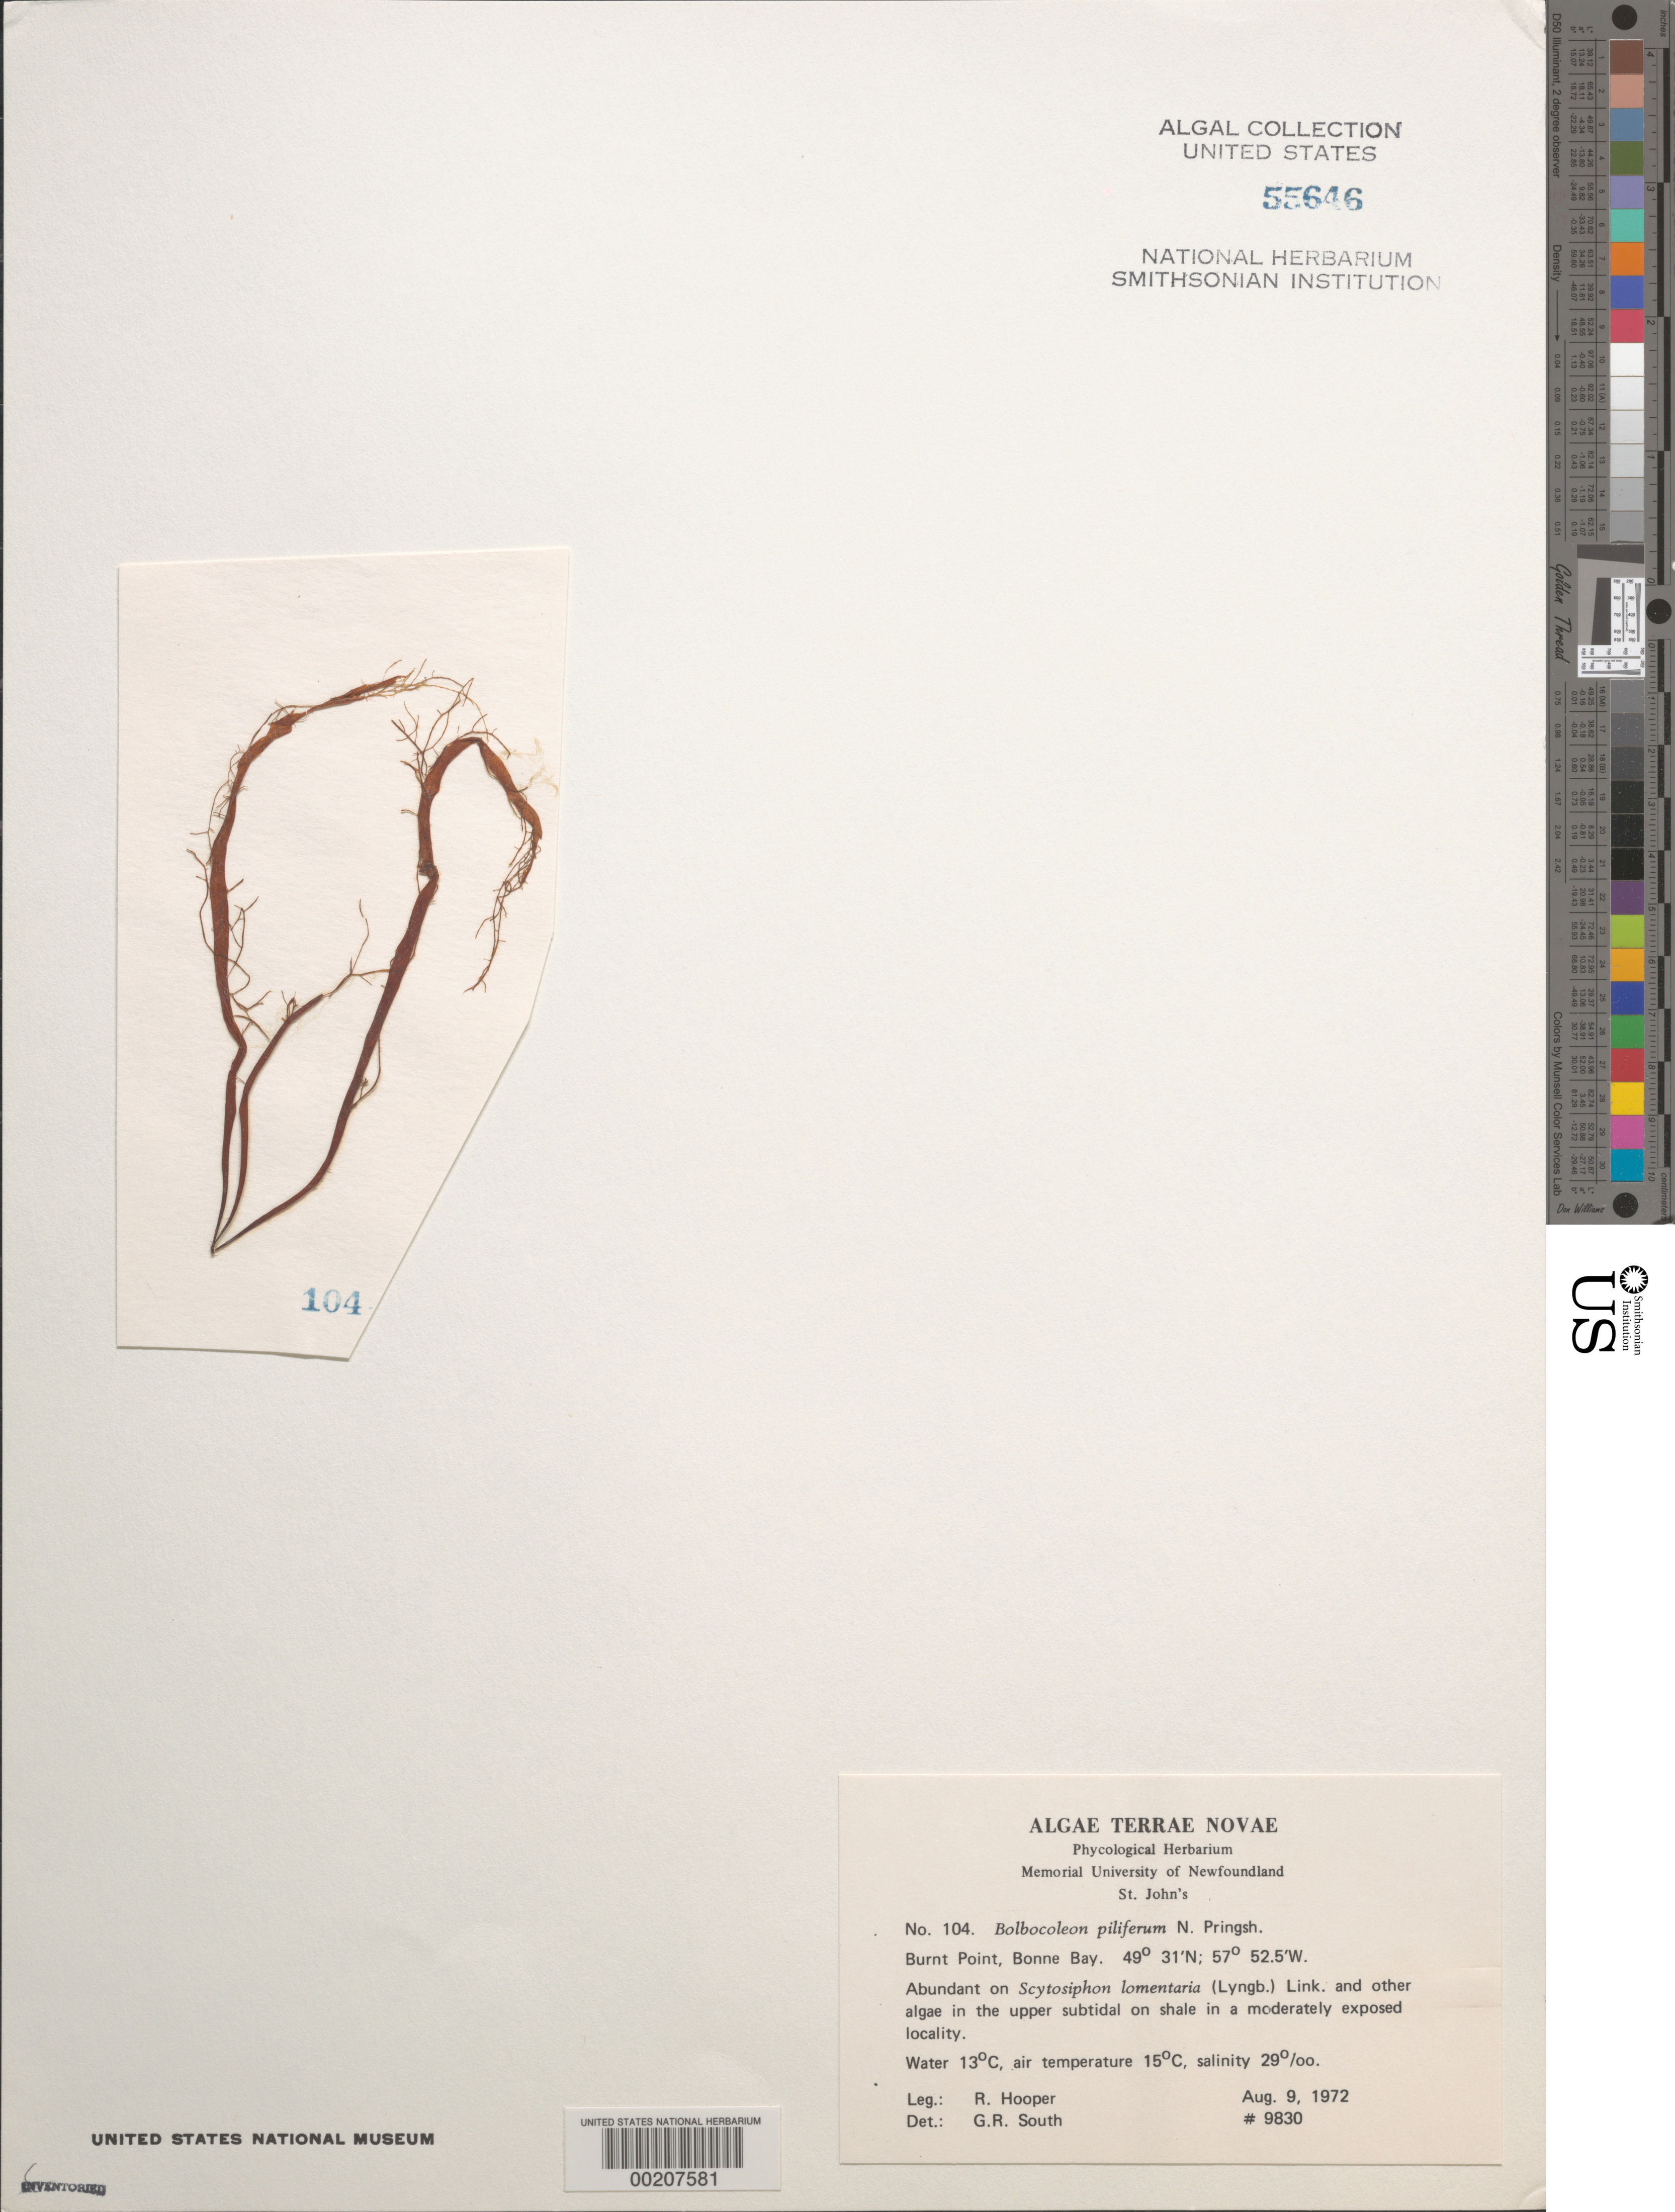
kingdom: Plantae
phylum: Chlorophyta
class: Chlorophyceae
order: Chaetophorales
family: Chaetophoraceae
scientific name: Bulbocoleon piliferum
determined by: South, G. R.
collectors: R. G. Hooper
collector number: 9830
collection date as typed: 09 Aug 1972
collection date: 1972-08-09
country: Canada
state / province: Newfoundland and Labrador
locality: Burnt Point, Bonne Bay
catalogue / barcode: US 55646